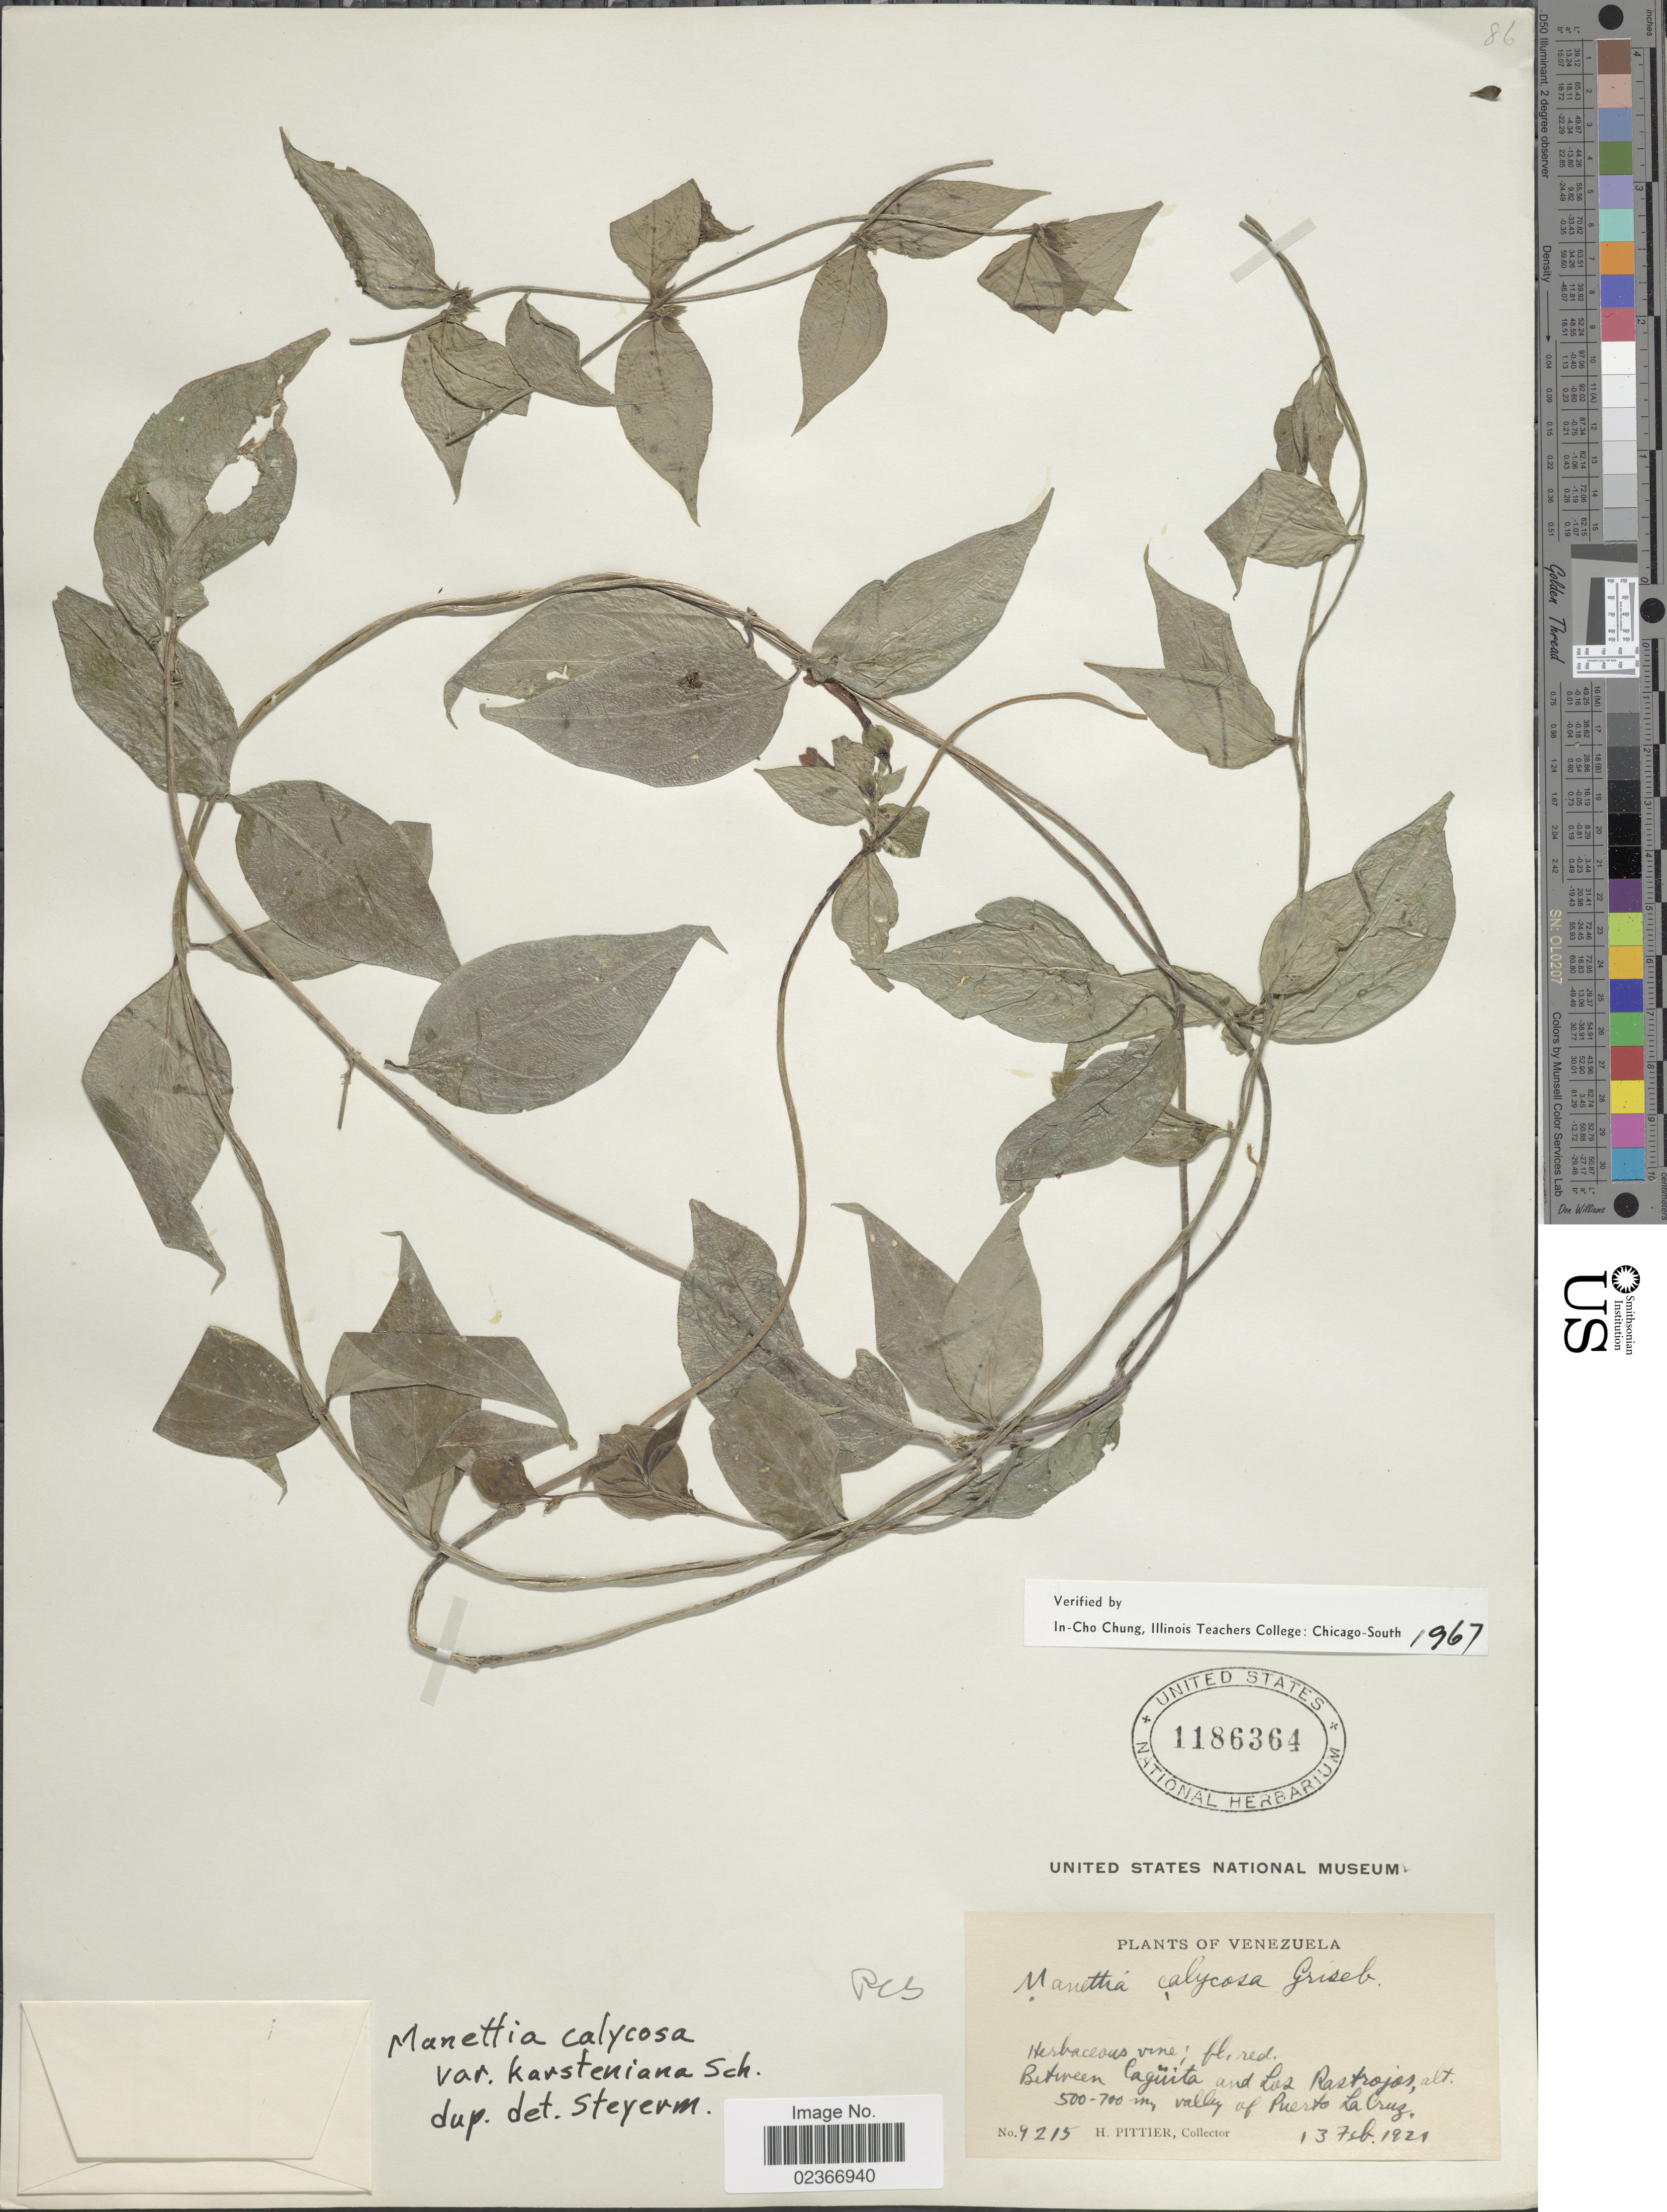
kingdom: Plantae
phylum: Tracheophyta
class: Magnoliopsida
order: Gentianales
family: Rubiaceae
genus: Manettia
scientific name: Manettia calycosa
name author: Griseb.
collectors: H. F. Pittier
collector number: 9215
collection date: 1921-02-13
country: Venezuela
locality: Between Caguita and Los Rastrojos, valley of Puerto La Cruz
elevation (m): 500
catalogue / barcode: US 1186364